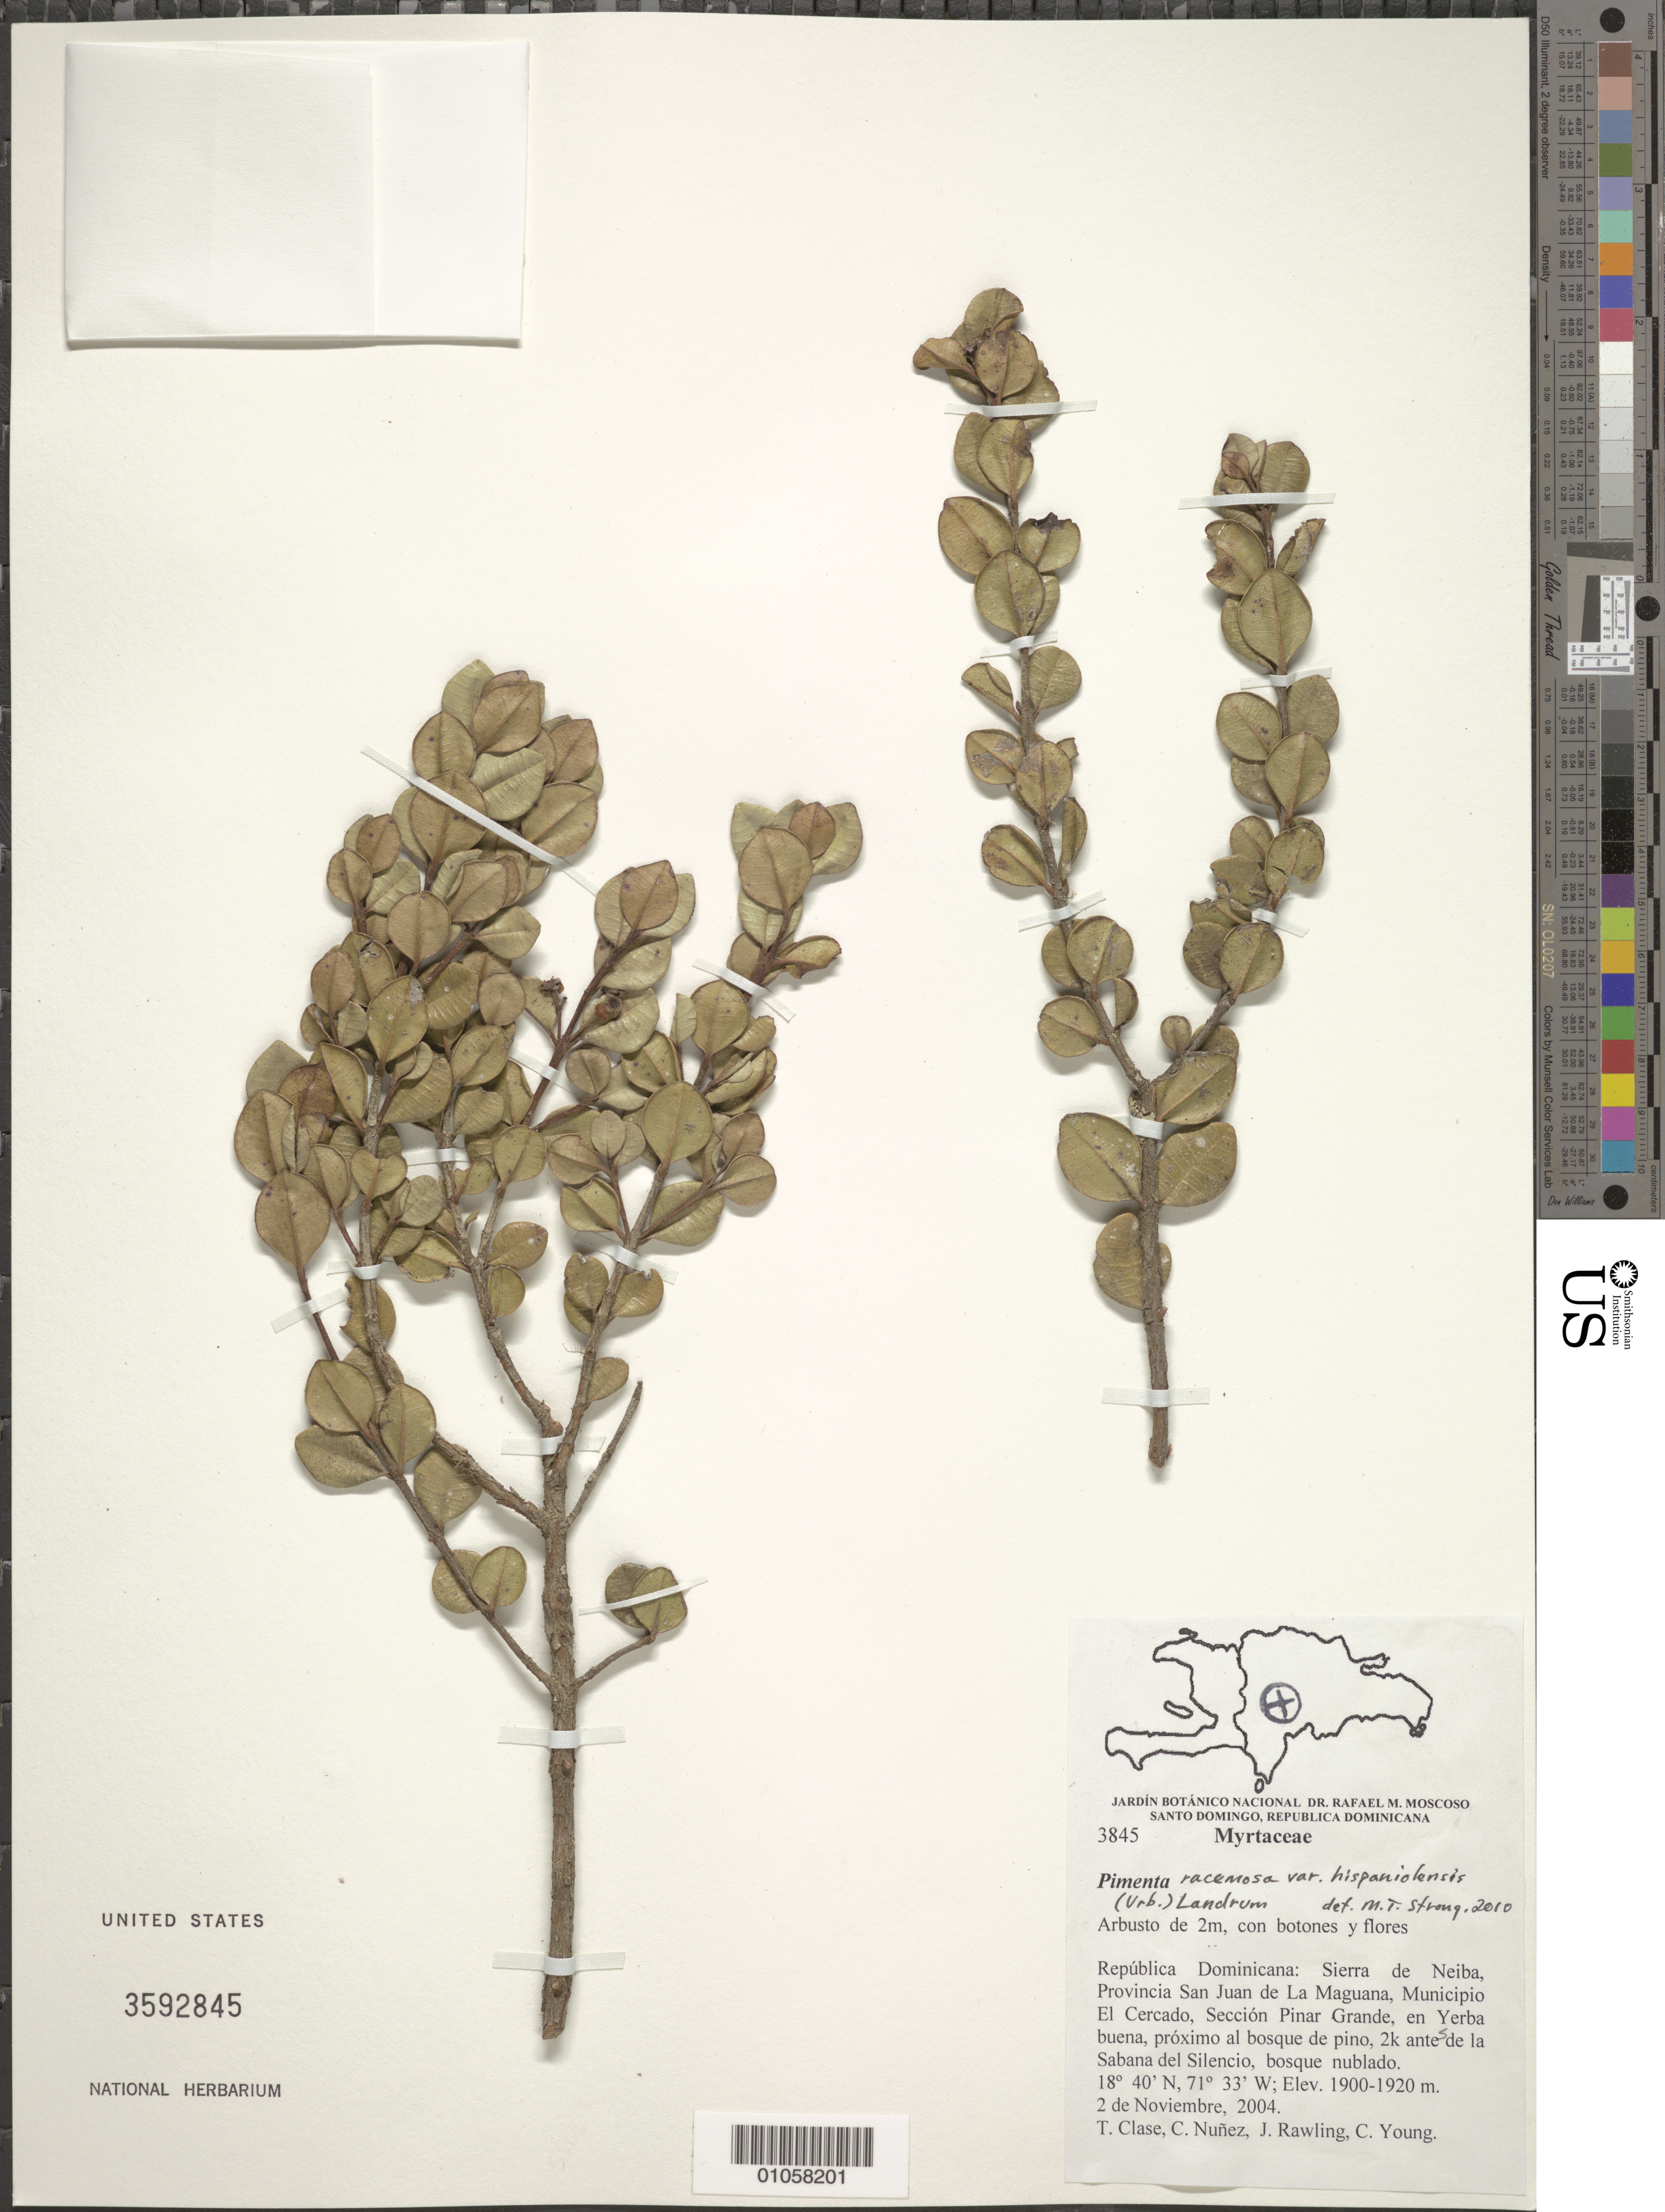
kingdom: Plantae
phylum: Tracheophyta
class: Magnoliopsida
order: Myrtales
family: Myrtaceae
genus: Pimenta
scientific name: Pimenta racemosa var. hispaniolensis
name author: (Urb.) Landrum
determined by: Strong, M. T., (US), Smithsonian Institution - National Museum of Natural History (UNITED STATES)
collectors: T. Clase, C. Nunez, J. Rawling & C. Young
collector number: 3845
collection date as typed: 02 Nov 2004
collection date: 2004-11-02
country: Dominican Republic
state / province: San Juan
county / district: San Juan de la Maguana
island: Hispaniola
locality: Sierra de Neiba, Municipio El Cercado, Sección Pinar Grande, en Yerba buena, próximo al bosque de pino, 2 k ante de la Sabana del Silencio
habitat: Bosque nublado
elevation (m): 1900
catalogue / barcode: US 3592845